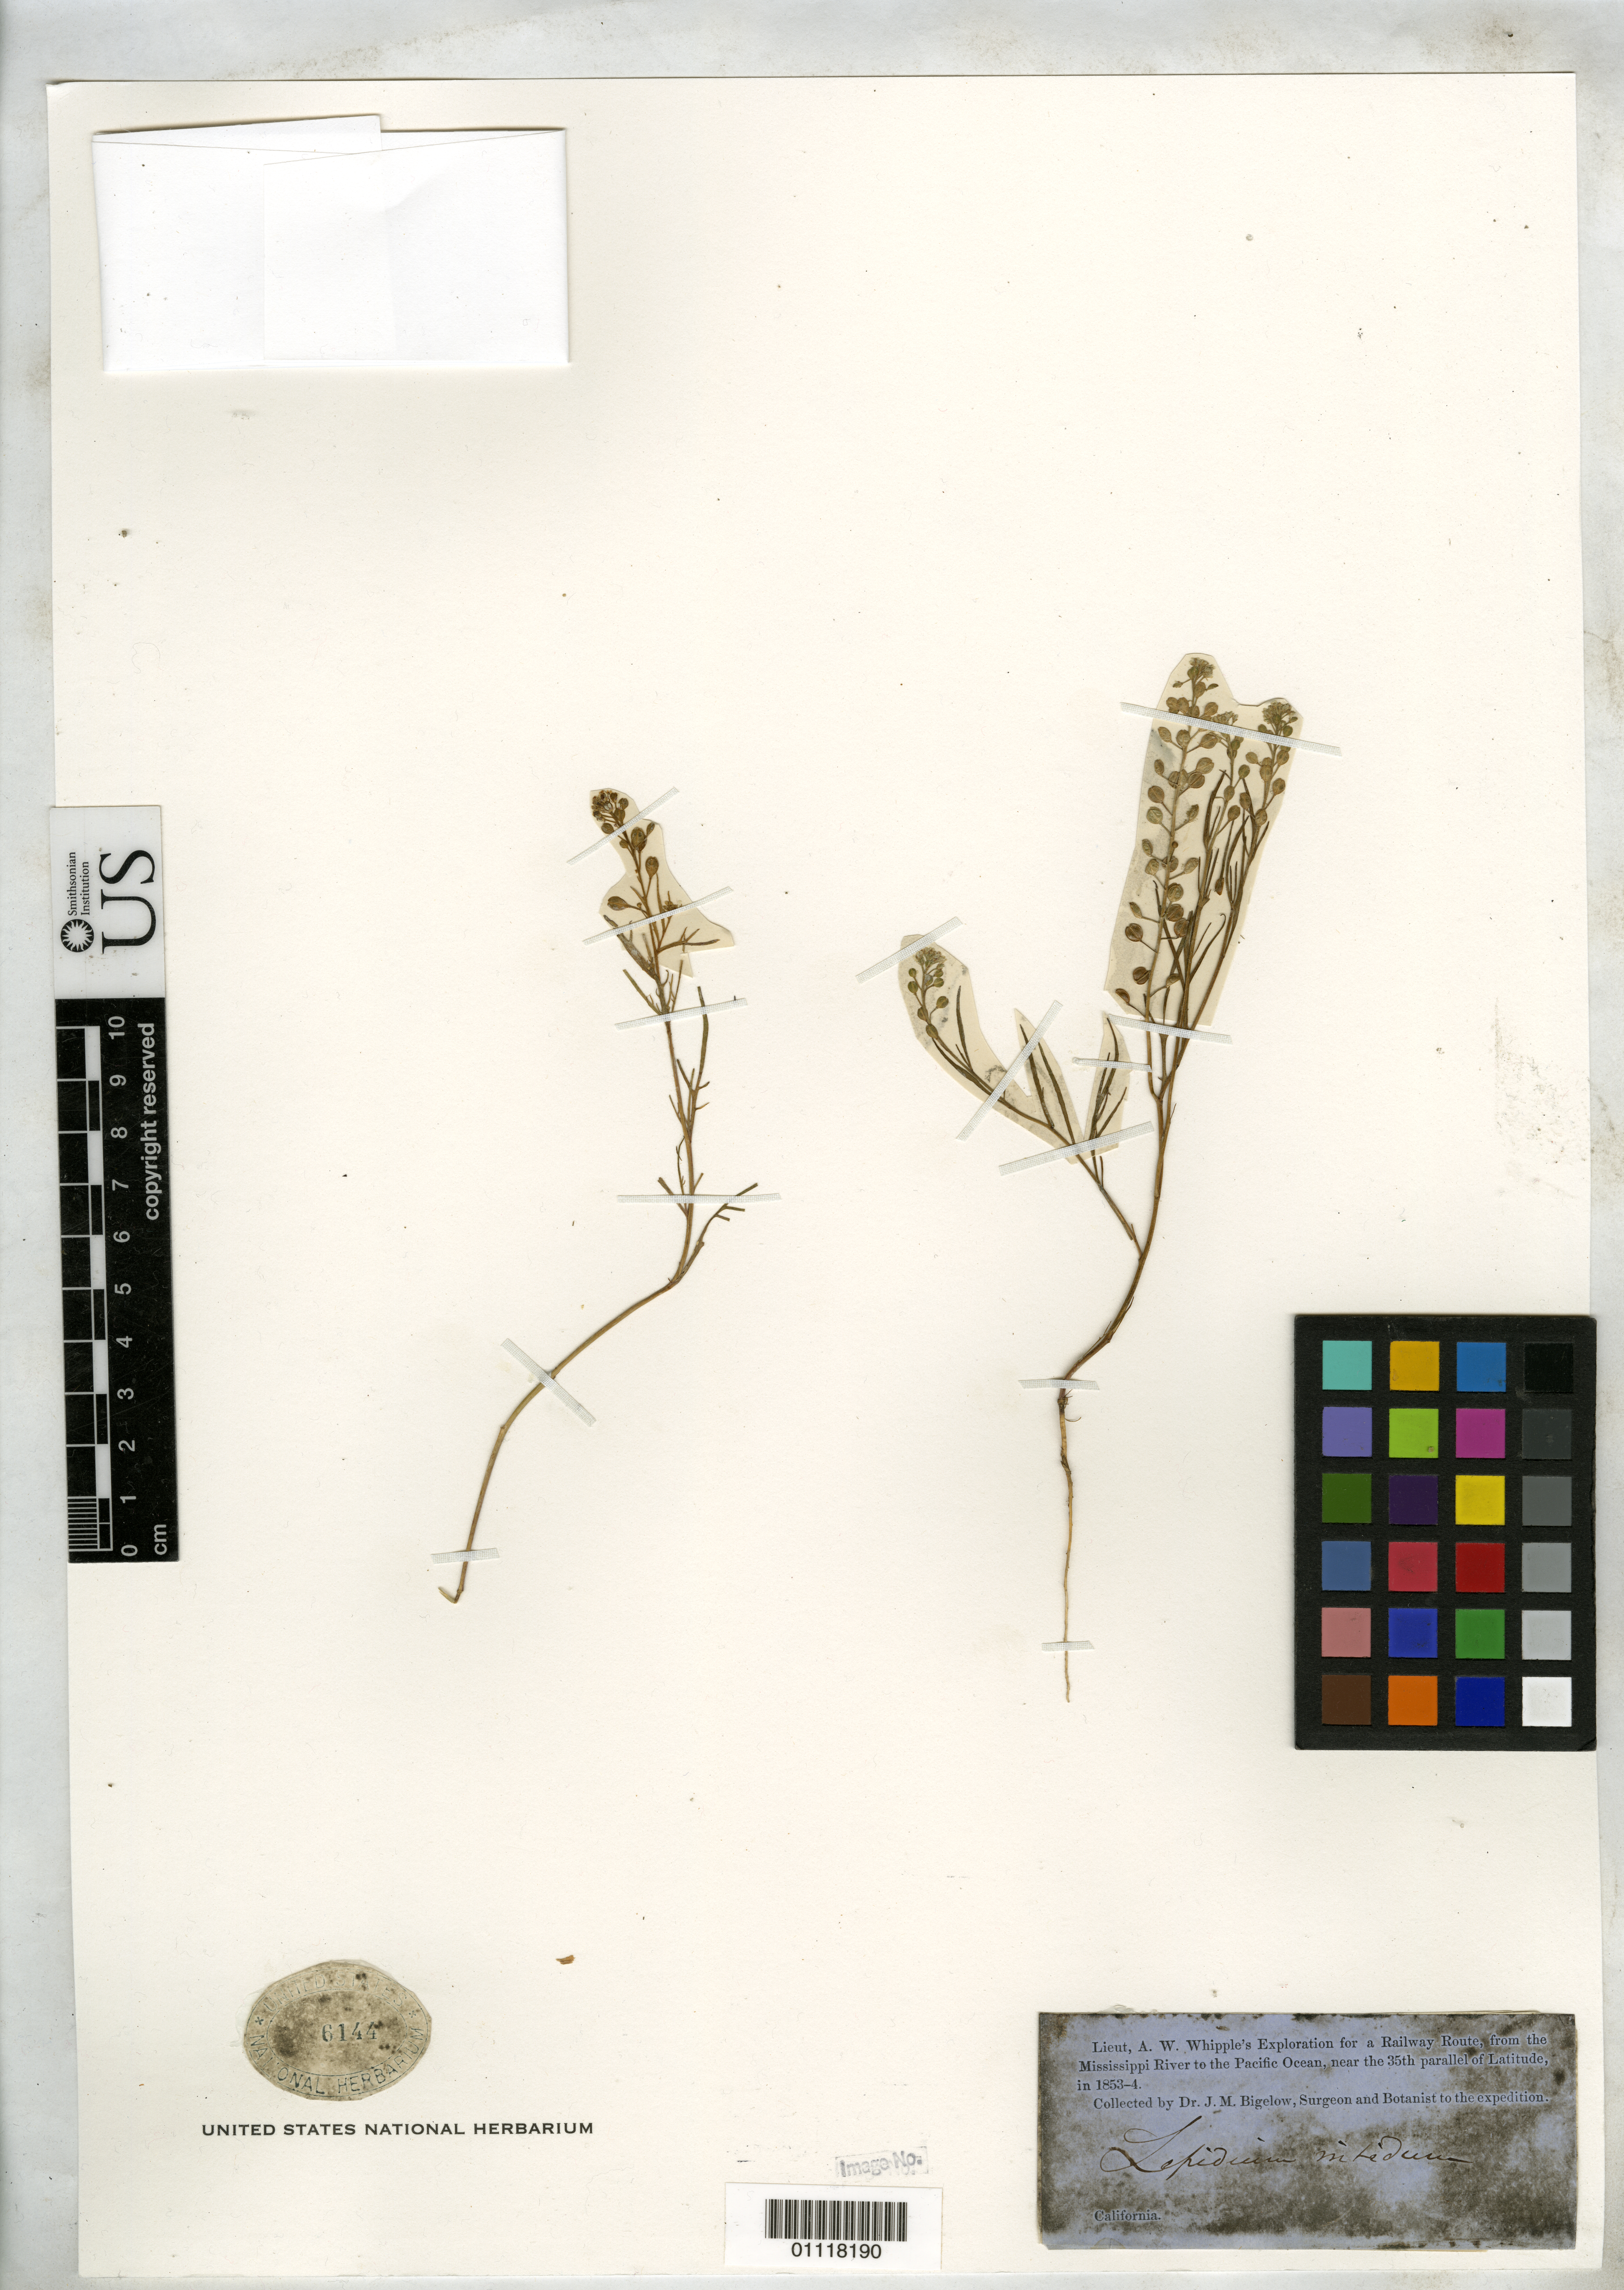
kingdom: Plantae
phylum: Tracheophyta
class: Magnoliopsida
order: Brassicales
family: Brassicaceae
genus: Lepidium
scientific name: Lepidium nitidum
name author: Nutt.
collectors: J. M. Bigelow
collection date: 1853/1854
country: United States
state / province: California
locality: near 35th parallel of Latitude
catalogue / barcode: US 6144